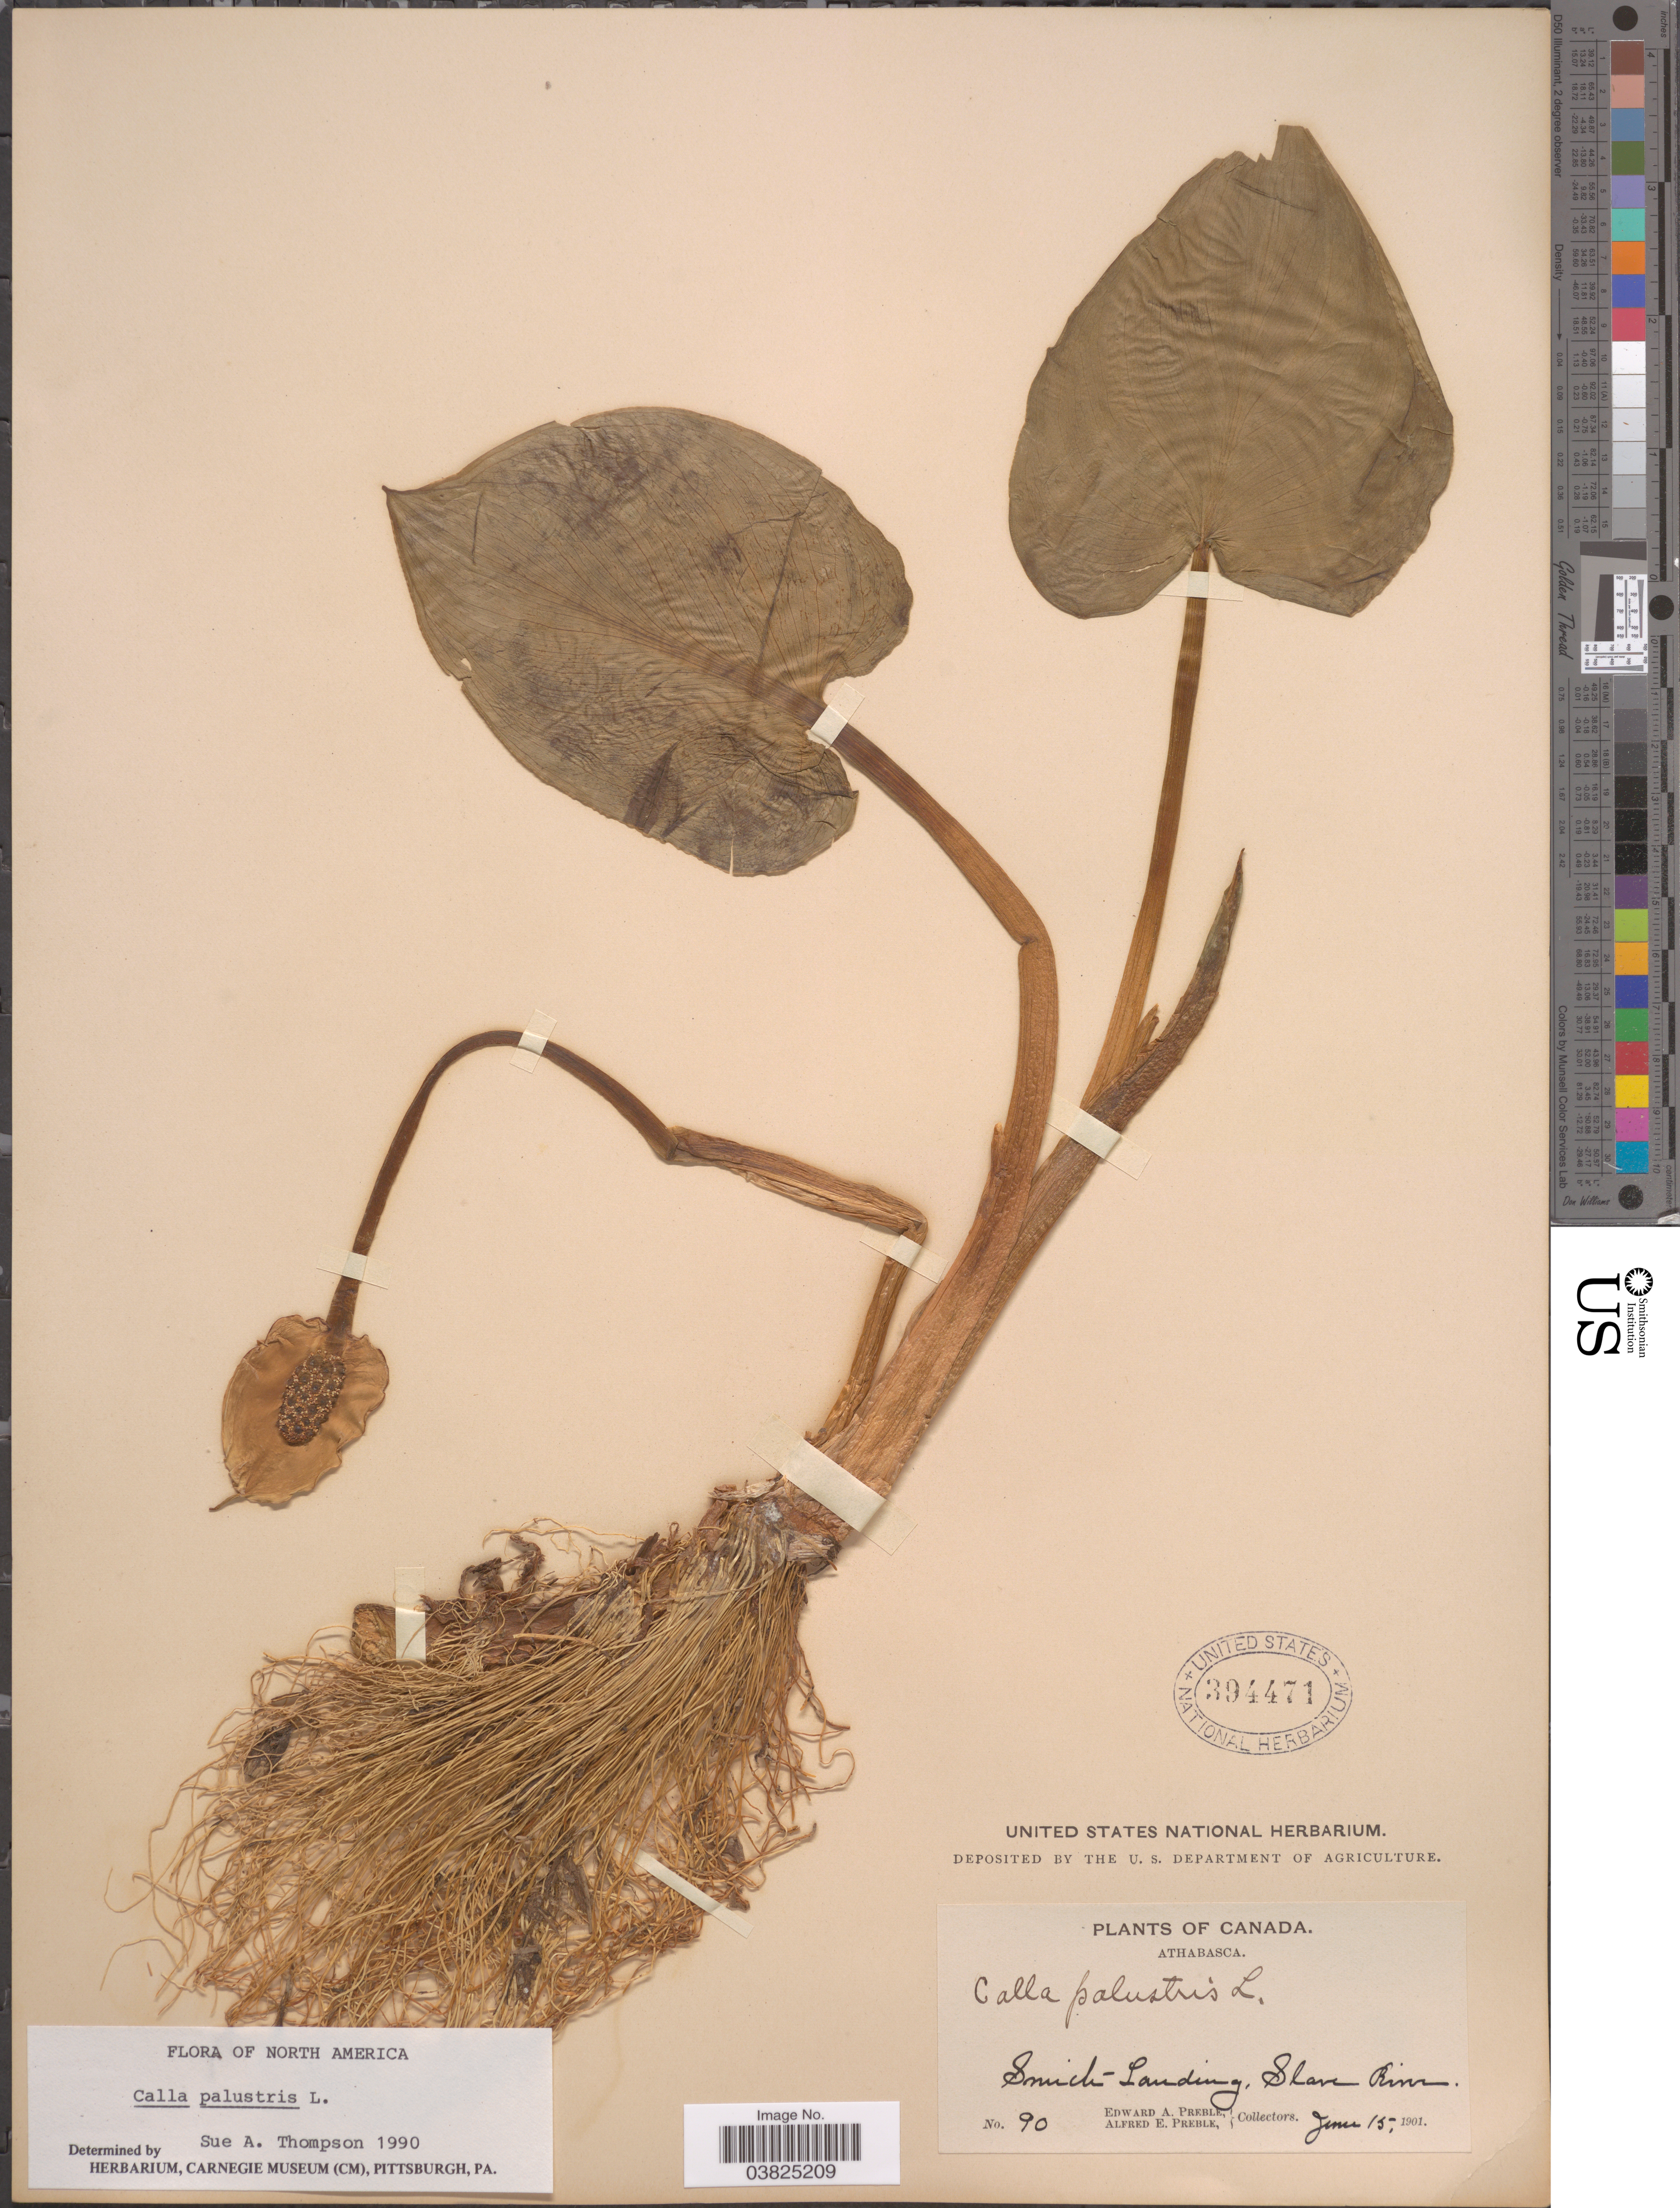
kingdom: Plantae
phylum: Tracheophyta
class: Liliopsida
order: Alismatales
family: Araceae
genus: Calla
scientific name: Calla palustris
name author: L.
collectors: E. Preble & A. Preble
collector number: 90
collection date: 1901-06-15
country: Canada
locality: Athabasca. Smith Landing, Slave River.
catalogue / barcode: US 394471